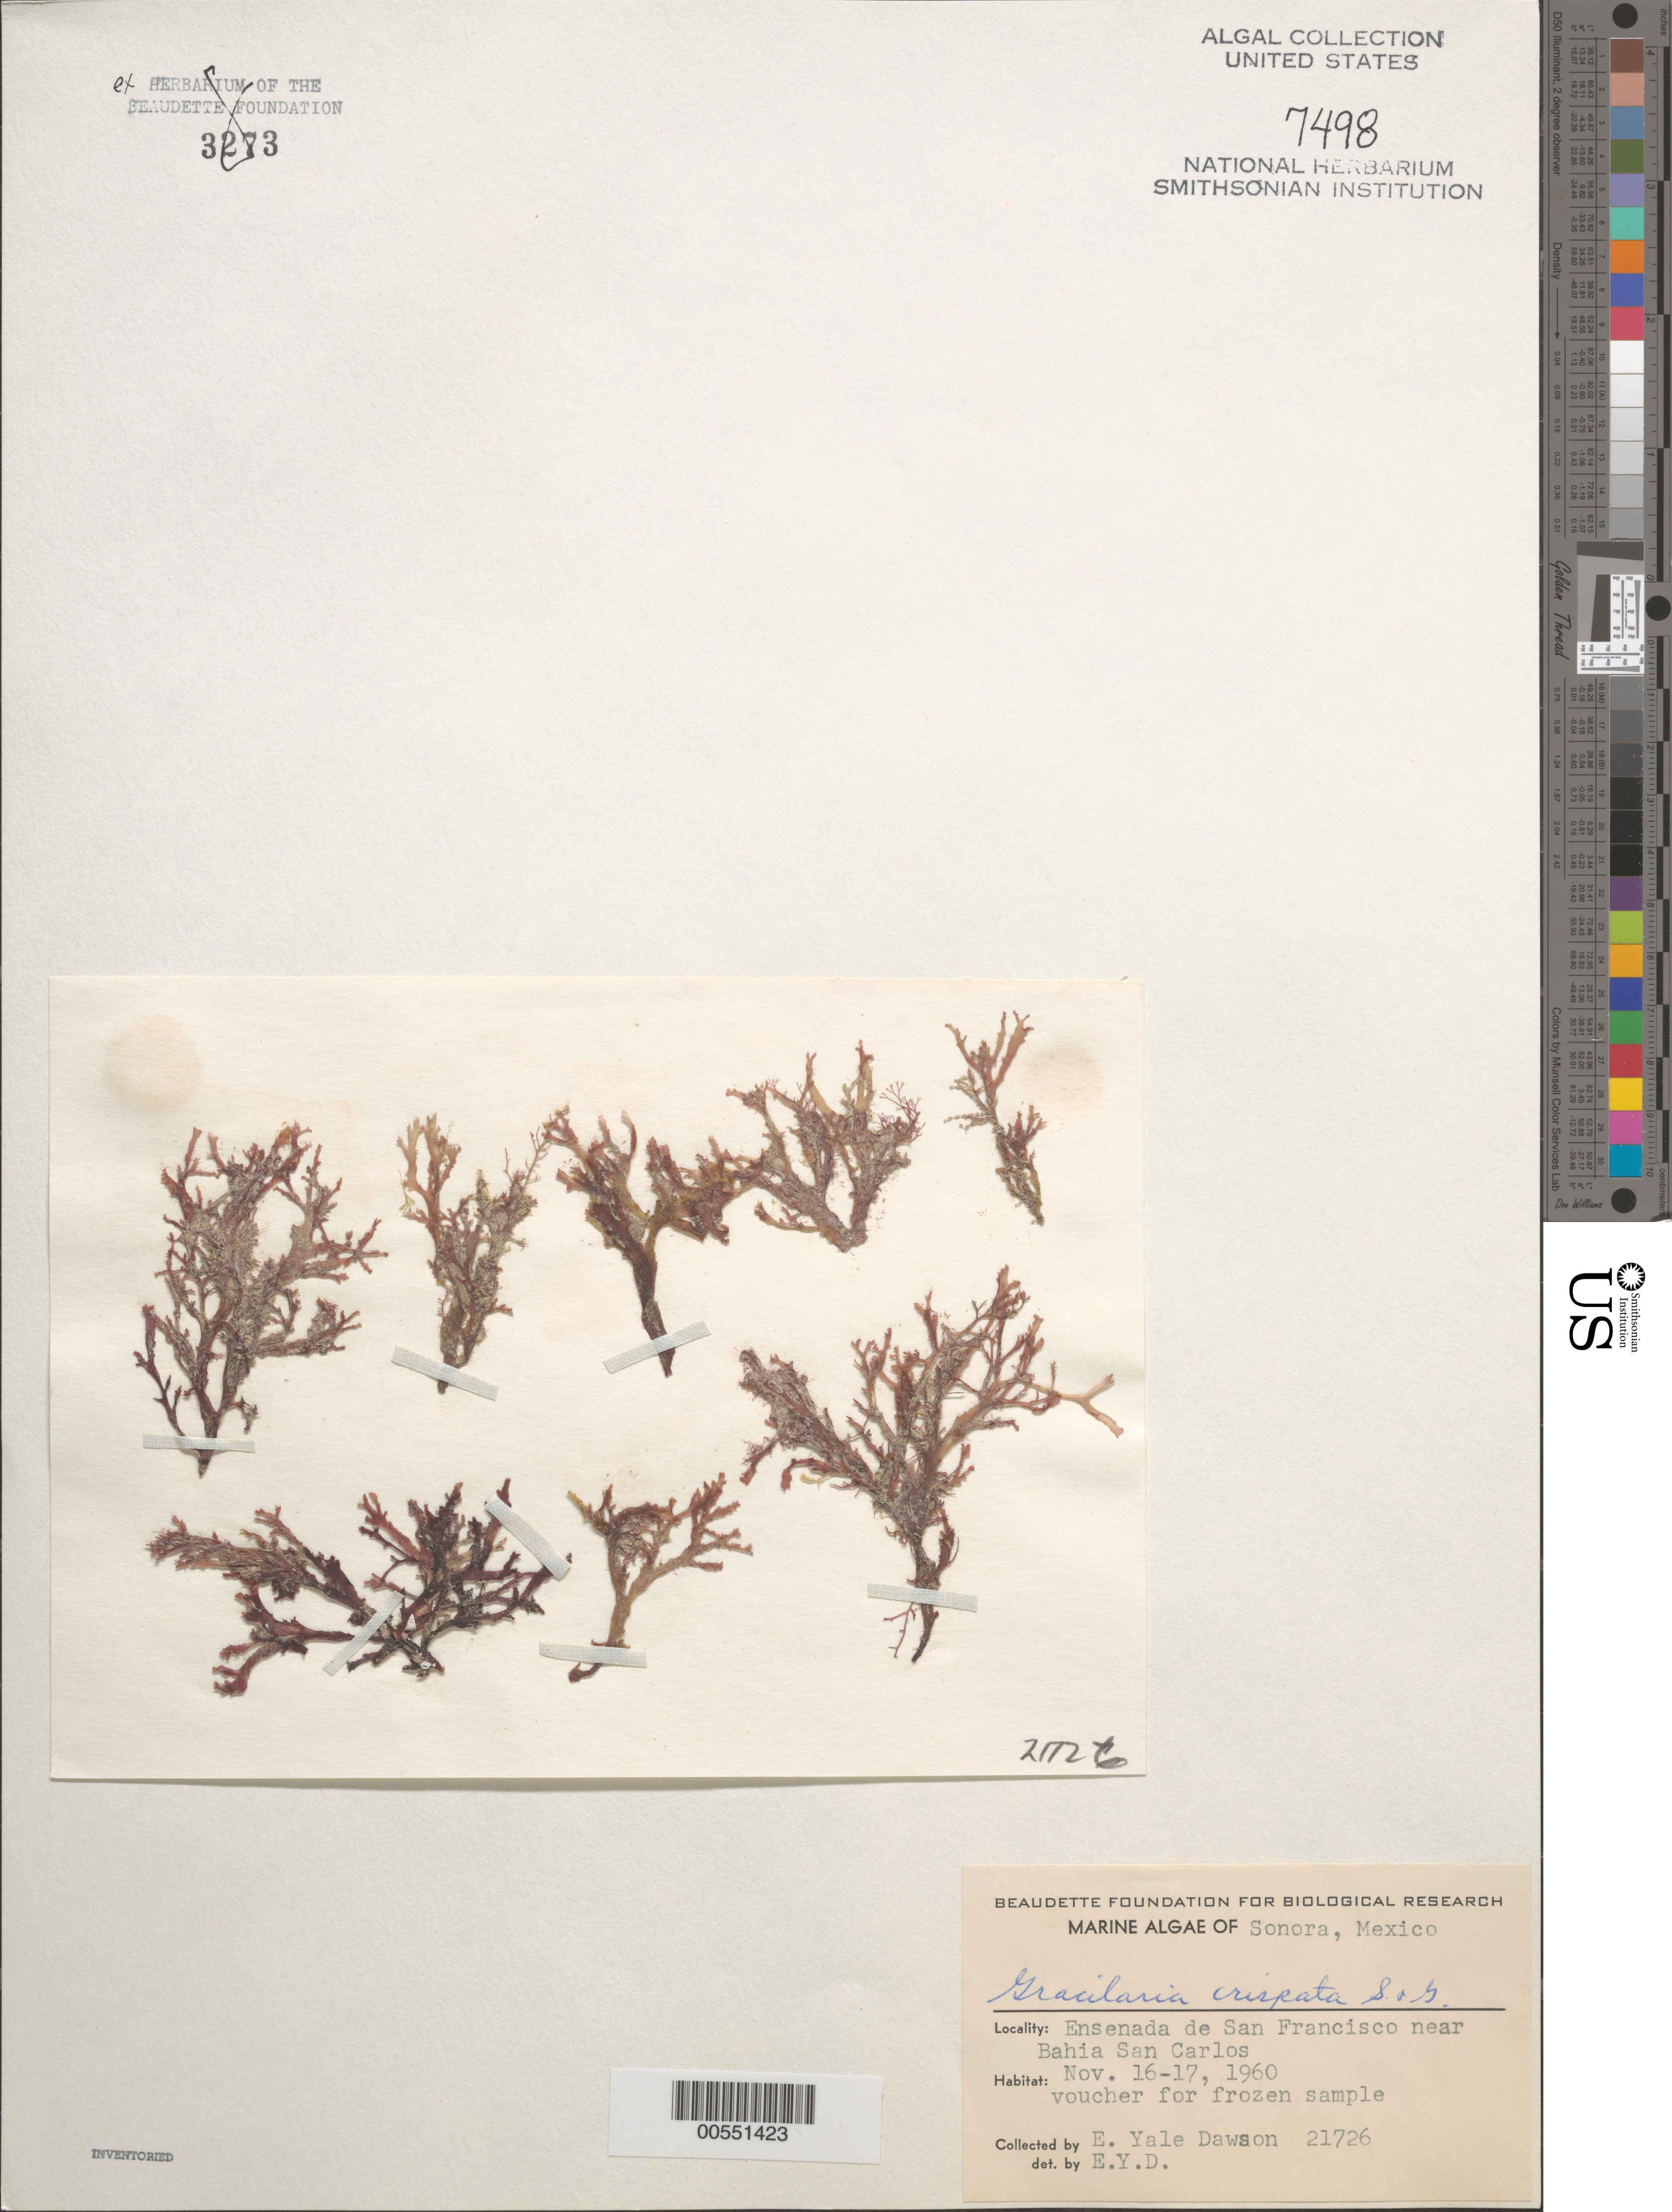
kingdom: Plantae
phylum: Rhodophyta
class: Florideophyceae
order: Gracilariales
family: Gracilariaceae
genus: Gracilaria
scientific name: Gracilaria crispata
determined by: Dawson, E. Y.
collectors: E. Y. Dawson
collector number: EYD 21726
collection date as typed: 16 Nov 1960 TO 17 Nov 1960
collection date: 1960-11-16/1960-11-17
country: Mexico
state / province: Sonora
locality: Ensenada de San Francisco near Bahia San Carlos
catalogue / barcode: US 7498